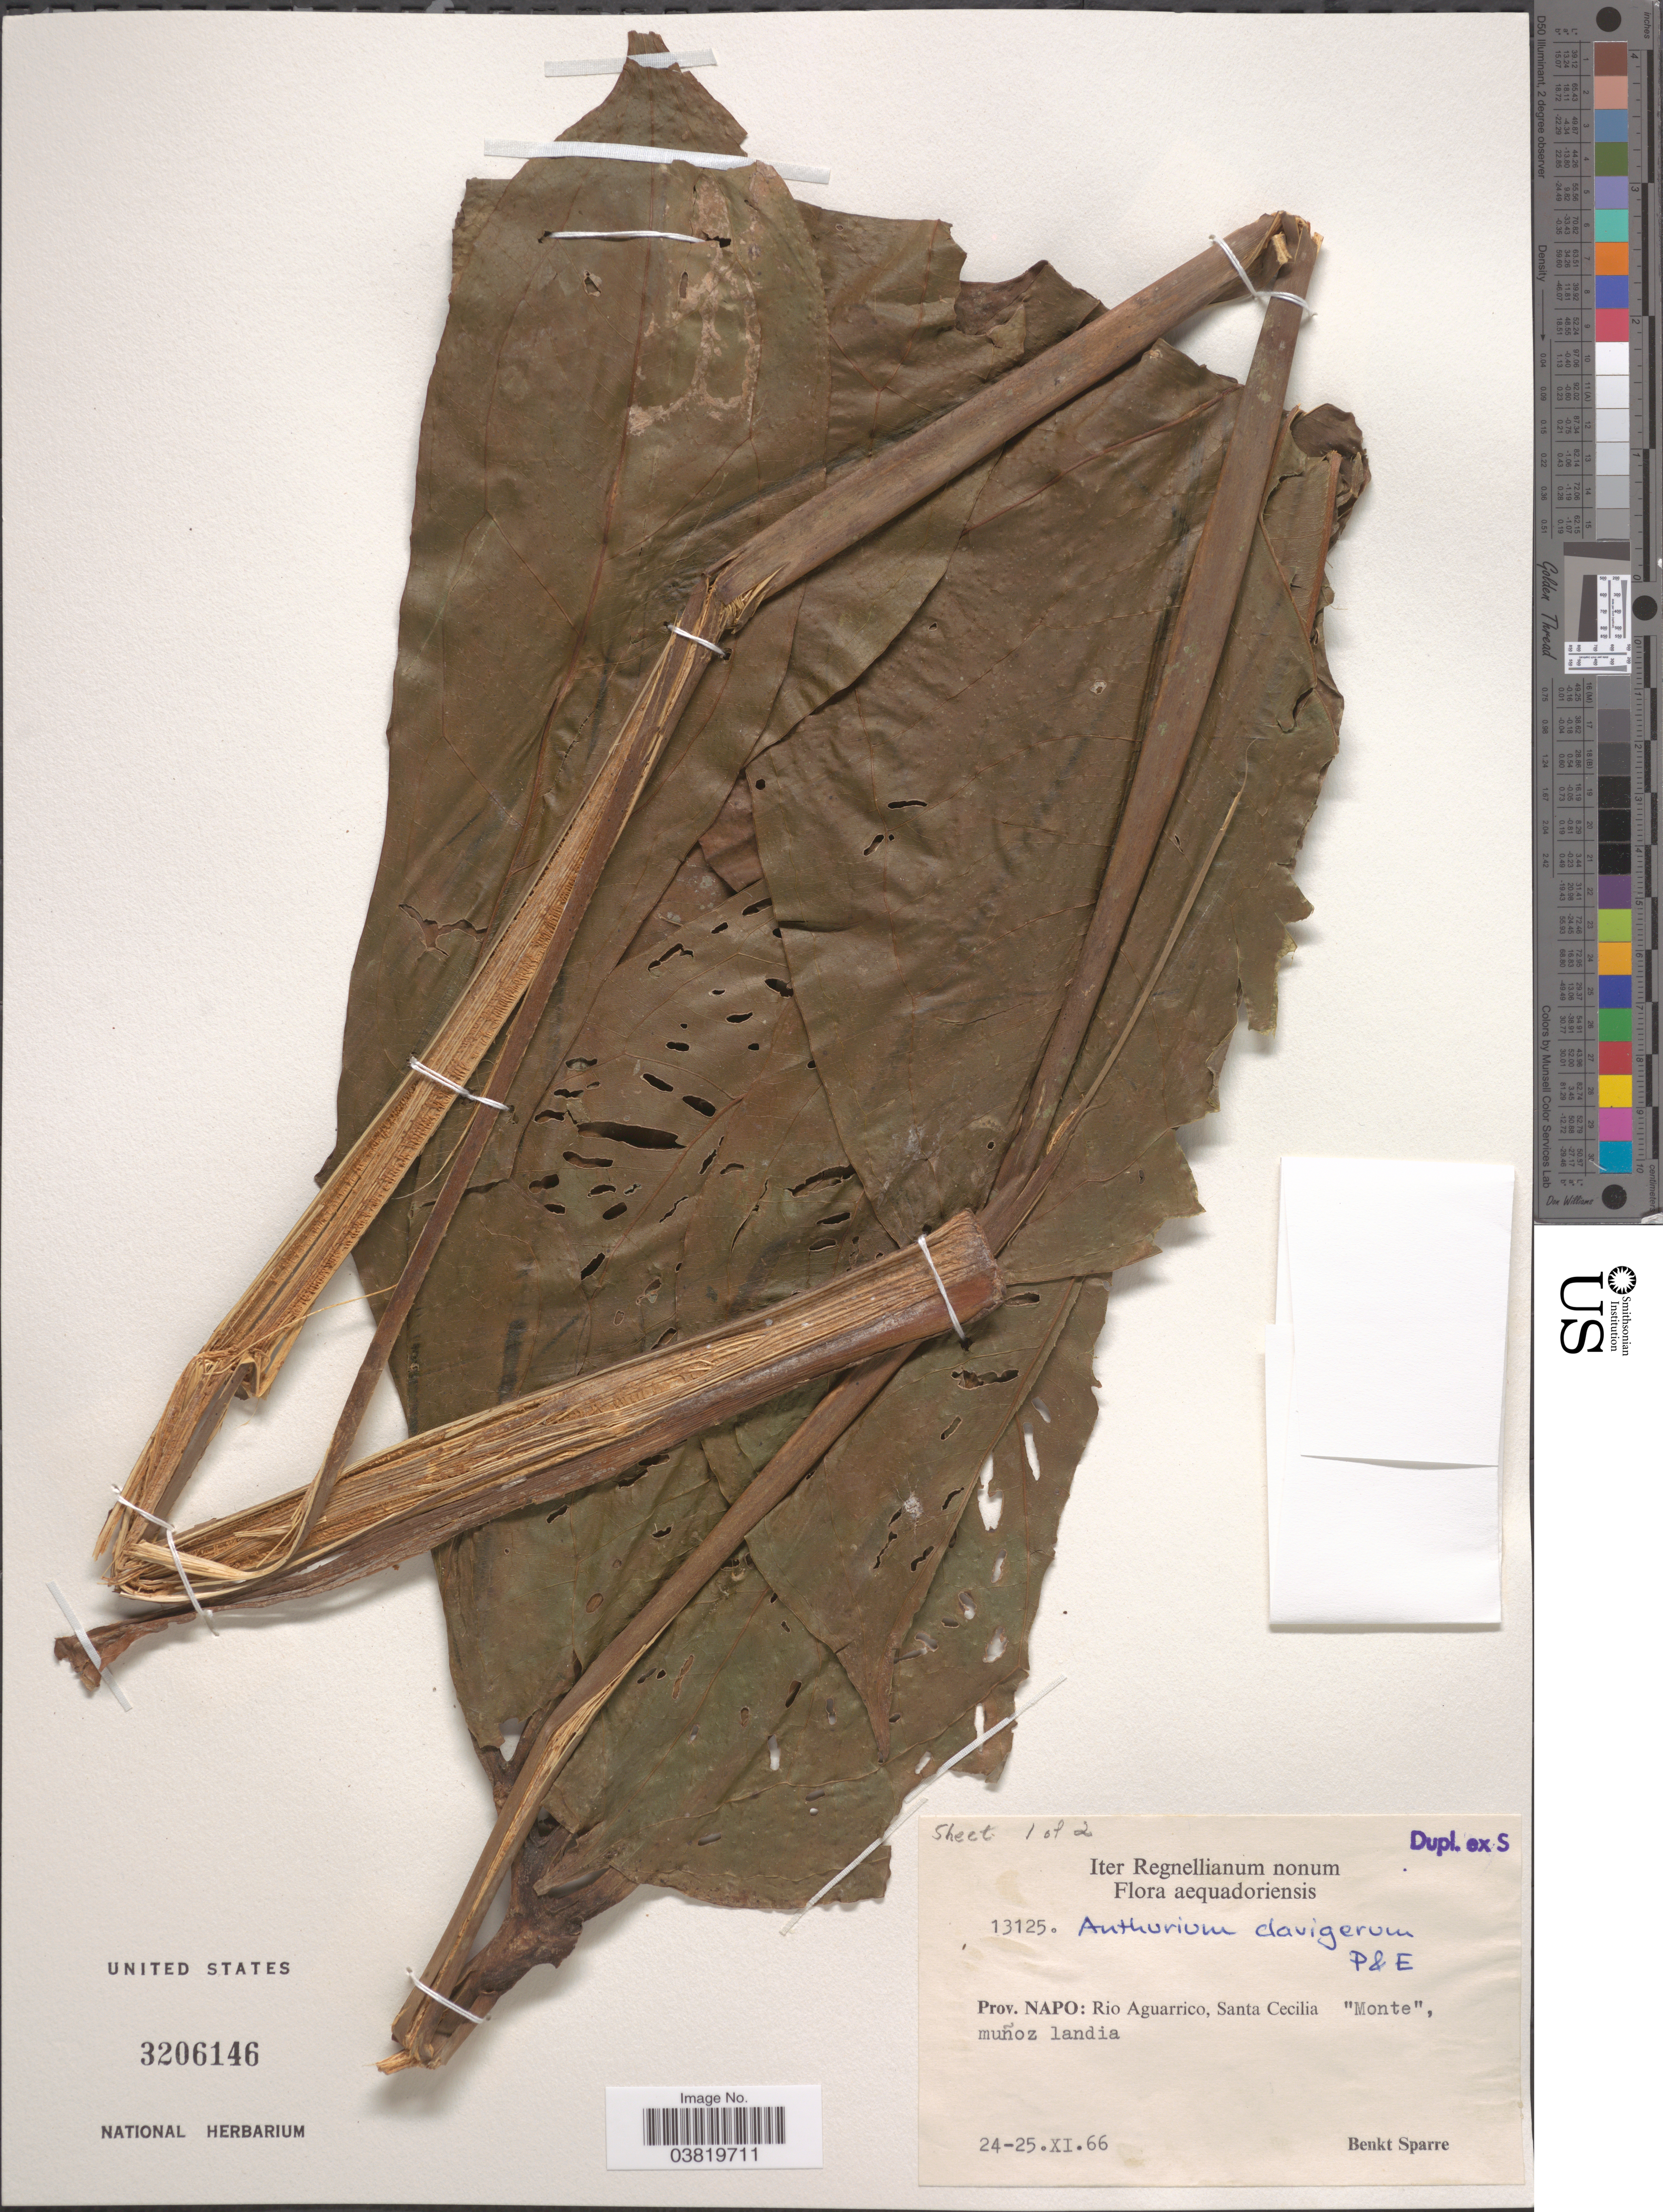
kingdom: Plantae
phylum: Tracheophyta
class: Liliopsida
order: Alismatales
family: Araceae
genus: Anthurium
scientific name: Anthurium clavigerum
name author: Poepp. & Endl.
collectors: B. Sparre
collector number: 13125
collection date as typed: Transcribed d/m/y: 24/11/66 to 25/11/66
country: Ecuador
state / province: Napo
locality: Rio Aguarrico, Santa Cecilia "Monte" muñoz landia.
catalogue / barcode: US 3206146